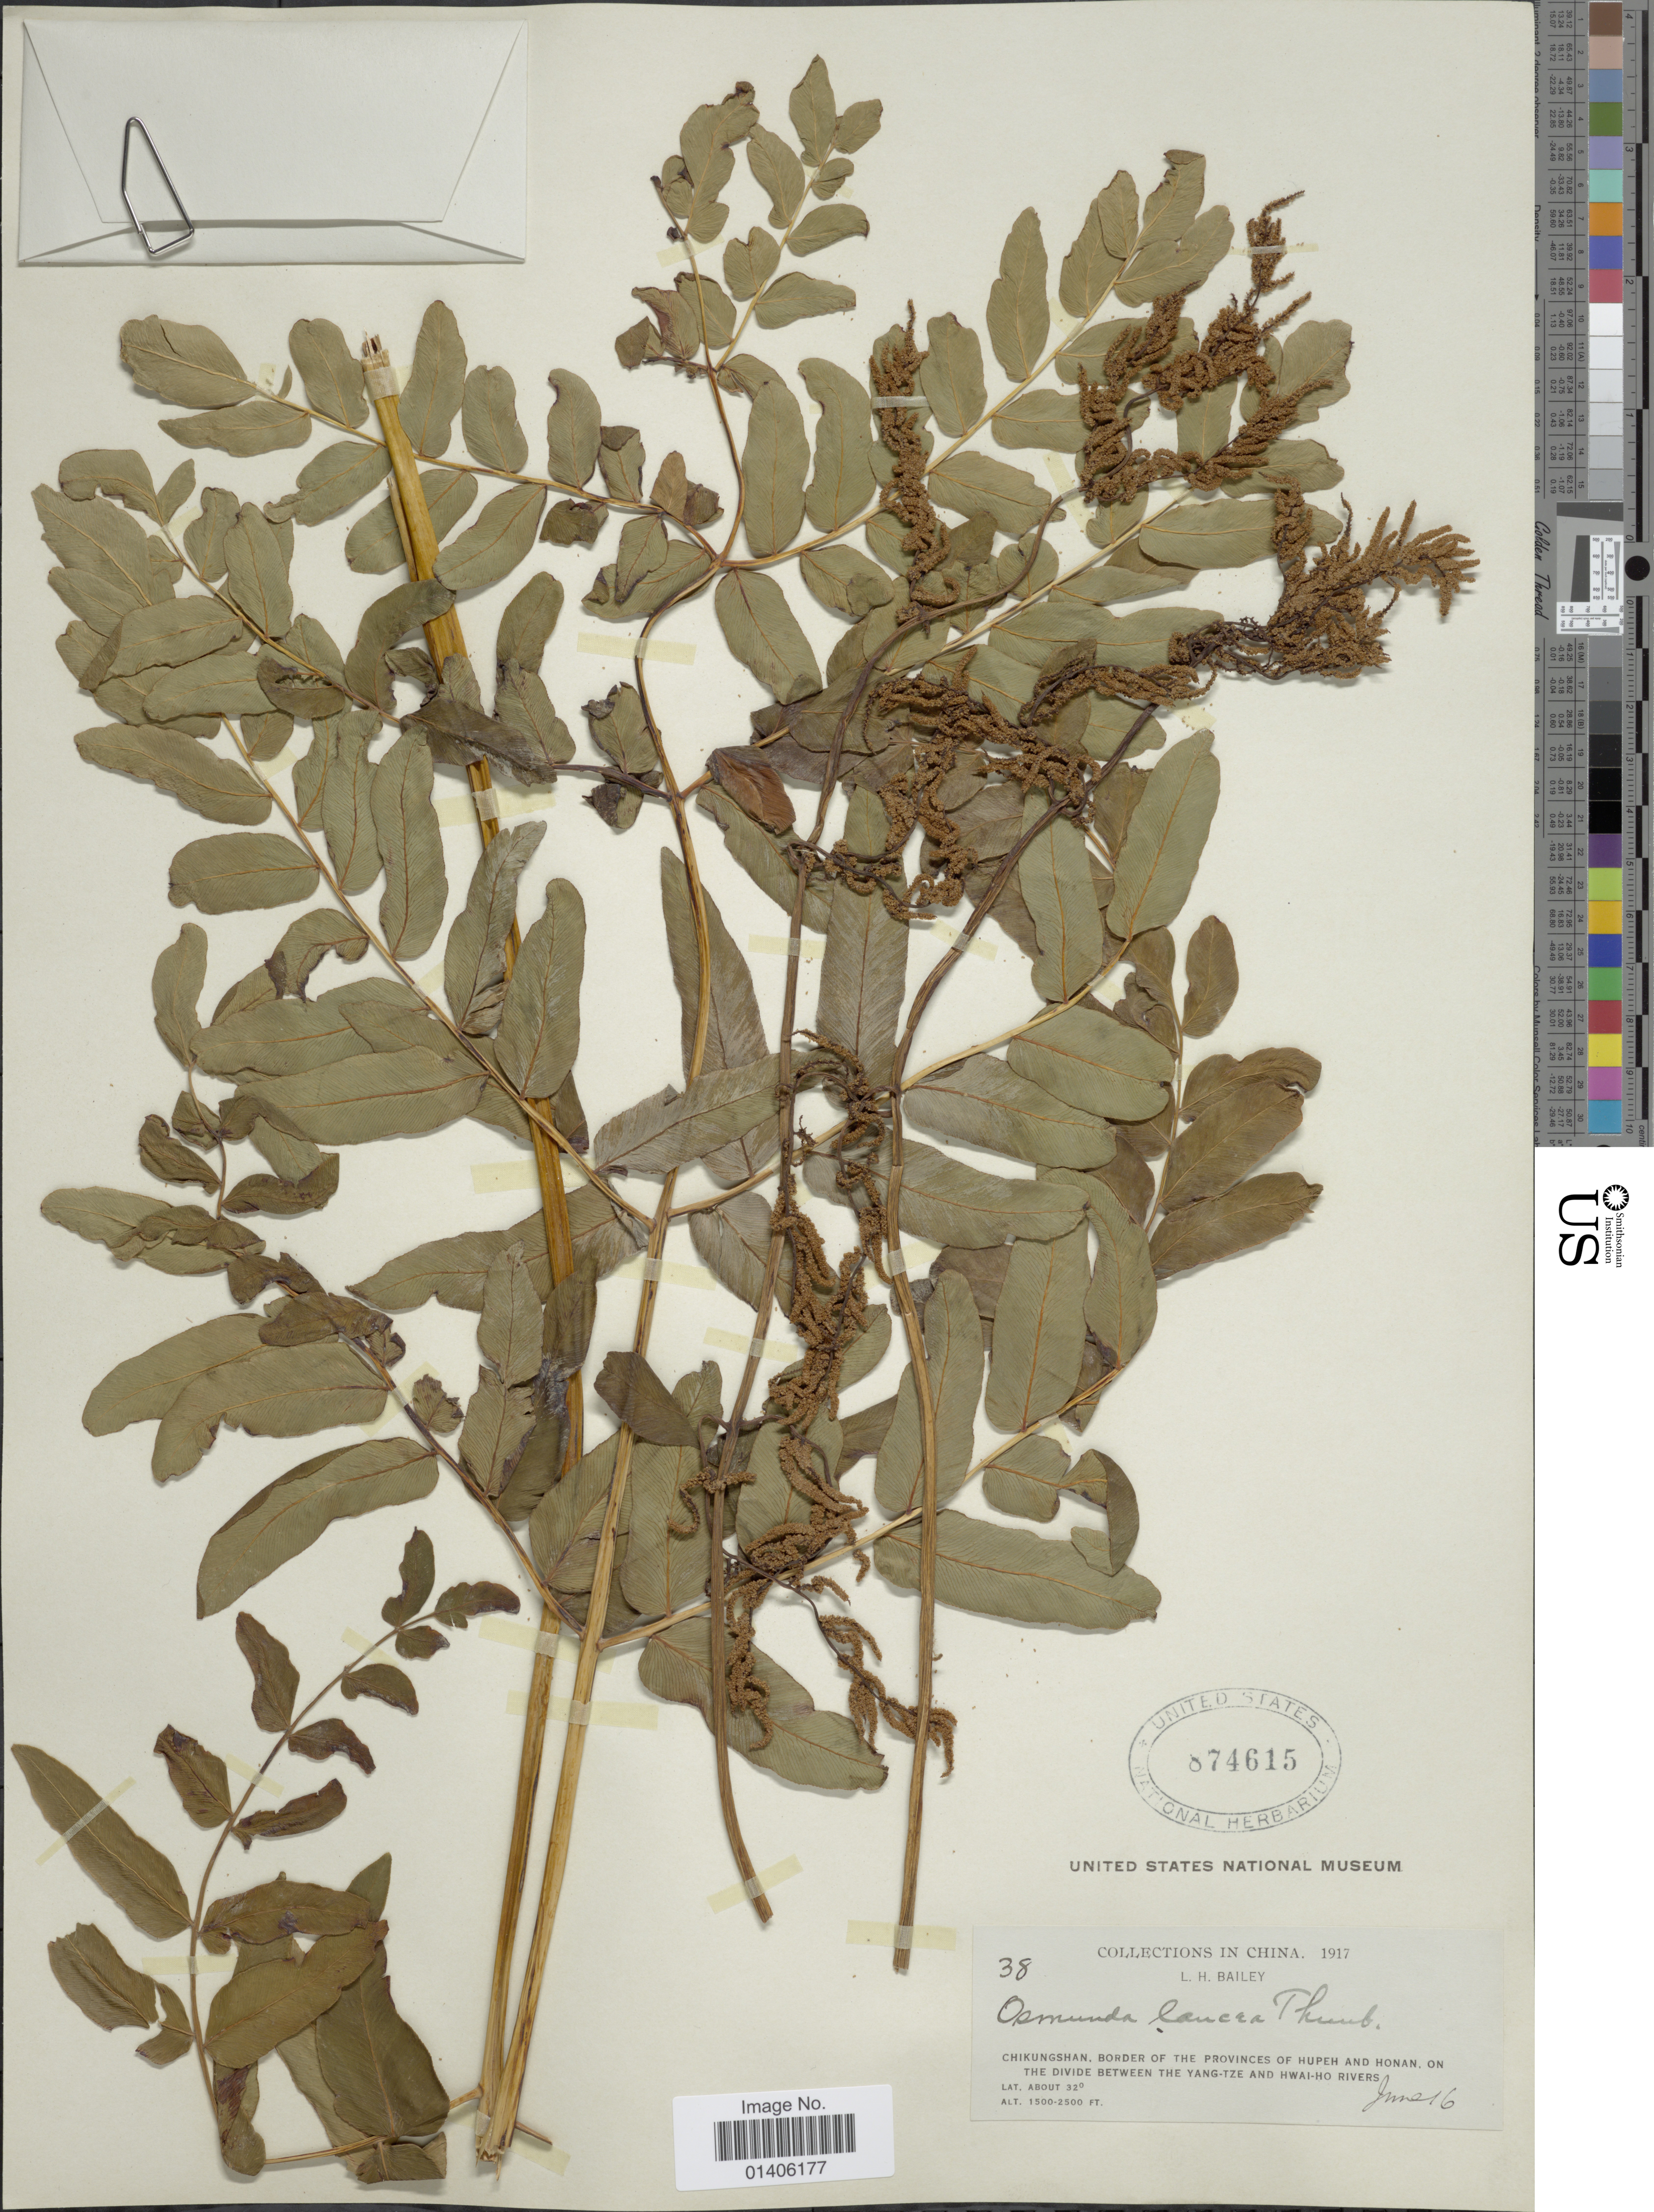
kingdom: Plantae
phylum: Tracheophyta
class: Polypodiopsida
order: Osmundales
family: Osmundaceae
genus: Osmunda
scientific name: Osmunda lancea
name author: Thunb.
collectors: L. H. Bailey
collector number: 38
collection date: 1917-06-16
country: China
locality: Chikungshan, border of the provinces of Hupeh and Honan, on the Divide between the Yang-Tze and Hwai-Ho Rivers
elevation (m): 457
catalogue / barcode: US 874615